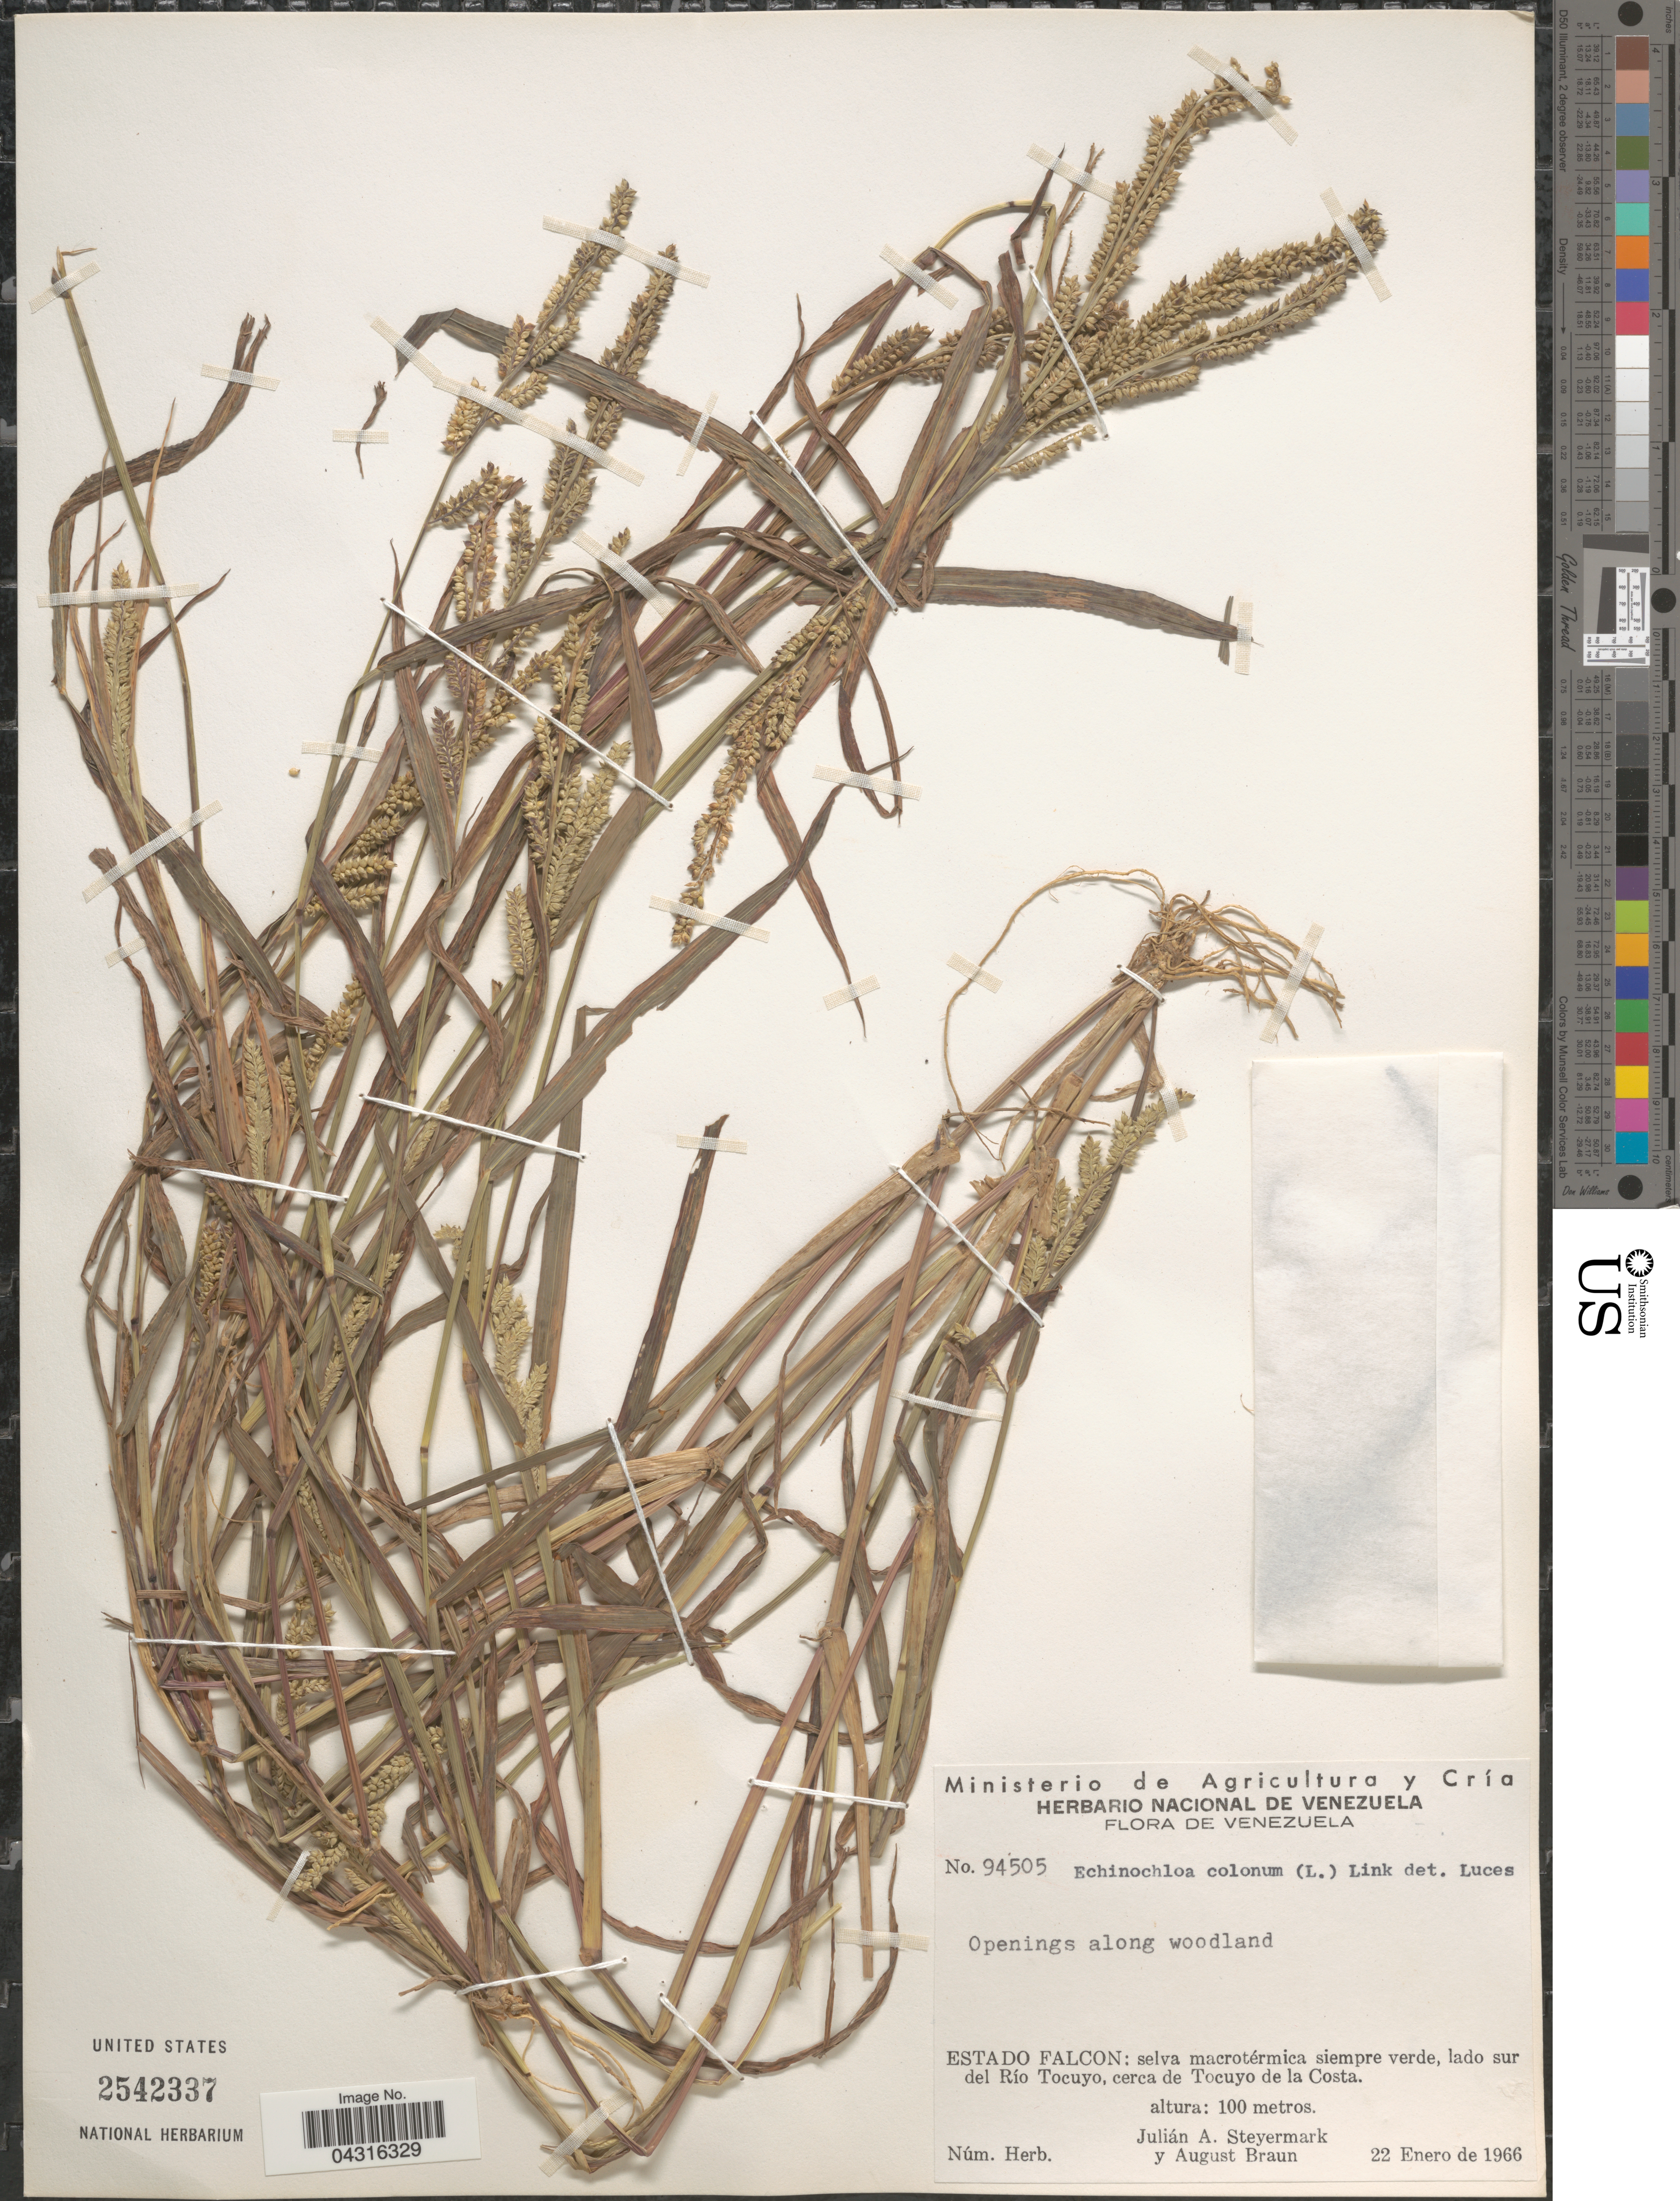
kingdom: Plantae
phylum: Tracheophyta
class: Liliopsida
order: Poales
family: Poaceae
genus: Echinochloa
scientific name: Echinochloa colona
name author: (L.) Link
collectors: J. Steyermark & A. Braun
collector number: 94505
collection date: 1966-01-22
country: Venezuela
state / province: Falcon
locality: Selva macrotérmica siempre verde, lado sur del Río Tocuyo, cerca de Tocuyo de la Costa.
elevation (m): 100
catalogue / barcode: US 2542337